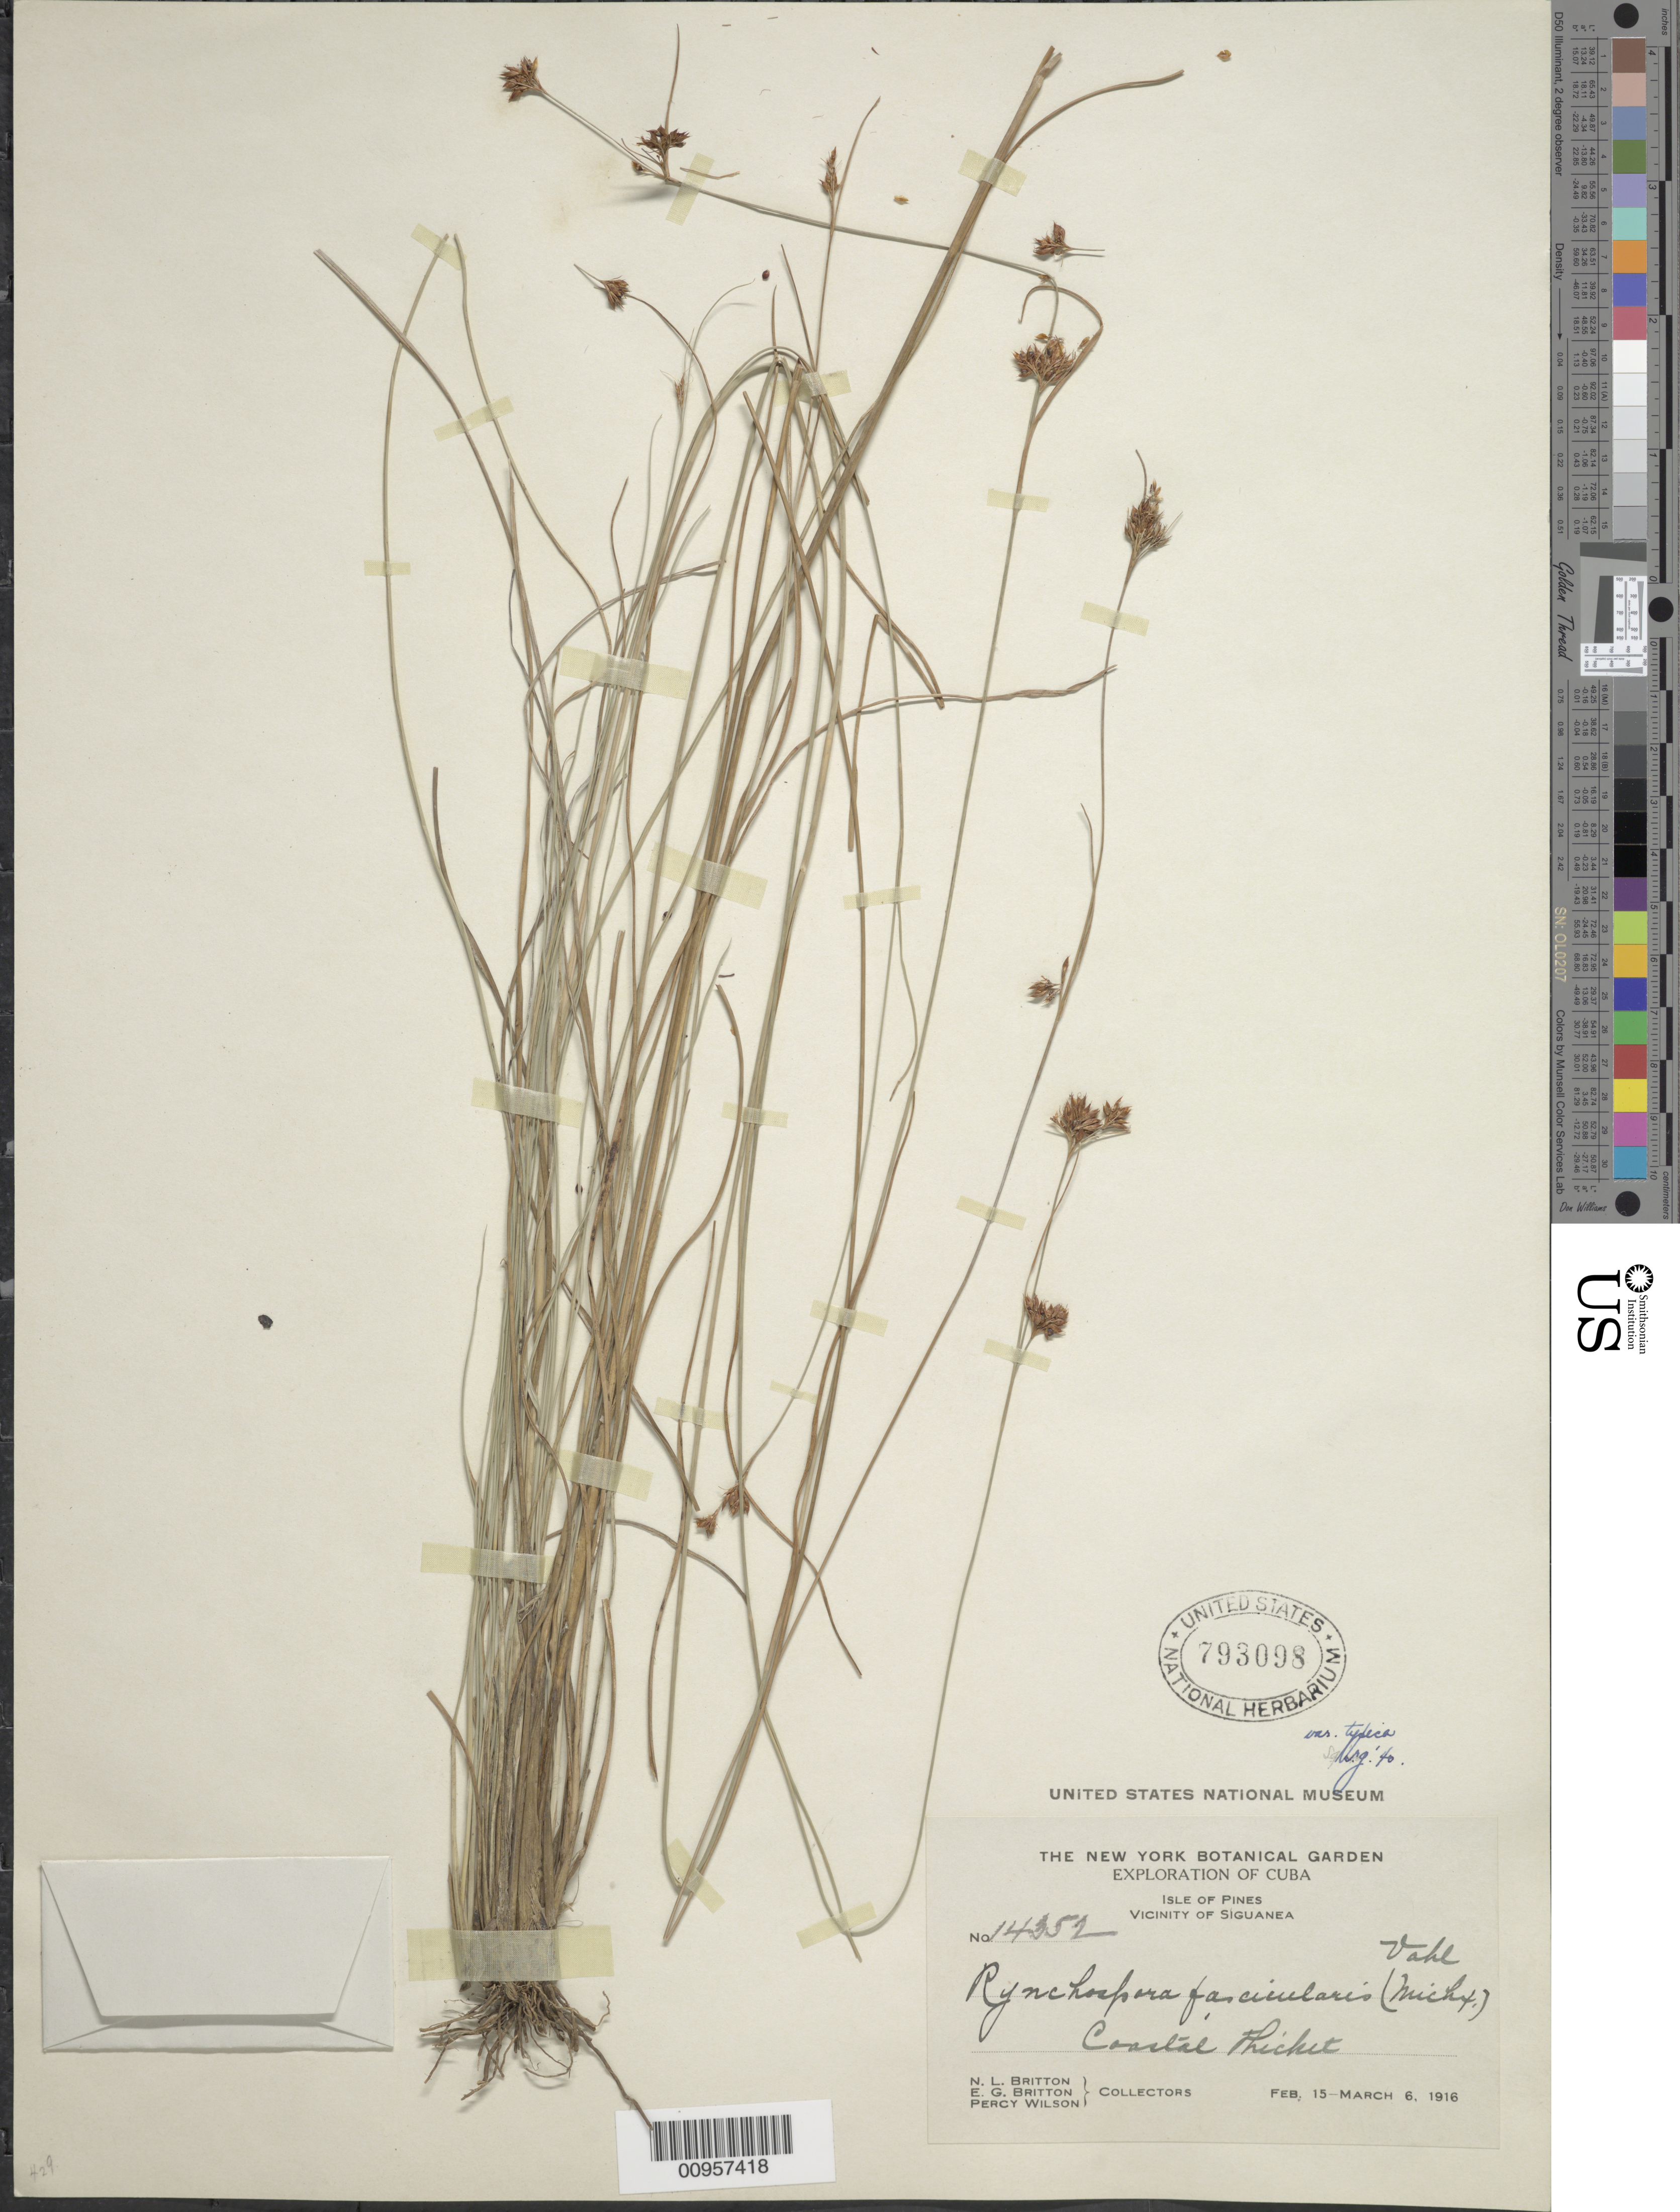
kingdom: Plantae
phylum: Tracheophyta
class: Liliopsida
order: Poales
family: Cyperaceae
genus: Rhynchospora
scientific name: Rhynchospora fascicularis subsp. fascicularis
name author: (Michx.) Vahl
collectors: N. Britton, E. G. Britton & P. Wilson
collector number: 114352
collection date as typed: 15 Feb 1916 to 06 Mar 1916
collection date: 1916-02-15/1916-03-06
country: Cuba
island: Isla de la Juventud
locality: Vicinity of Siguanea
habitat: Coastal thicket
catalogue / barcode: US 79309